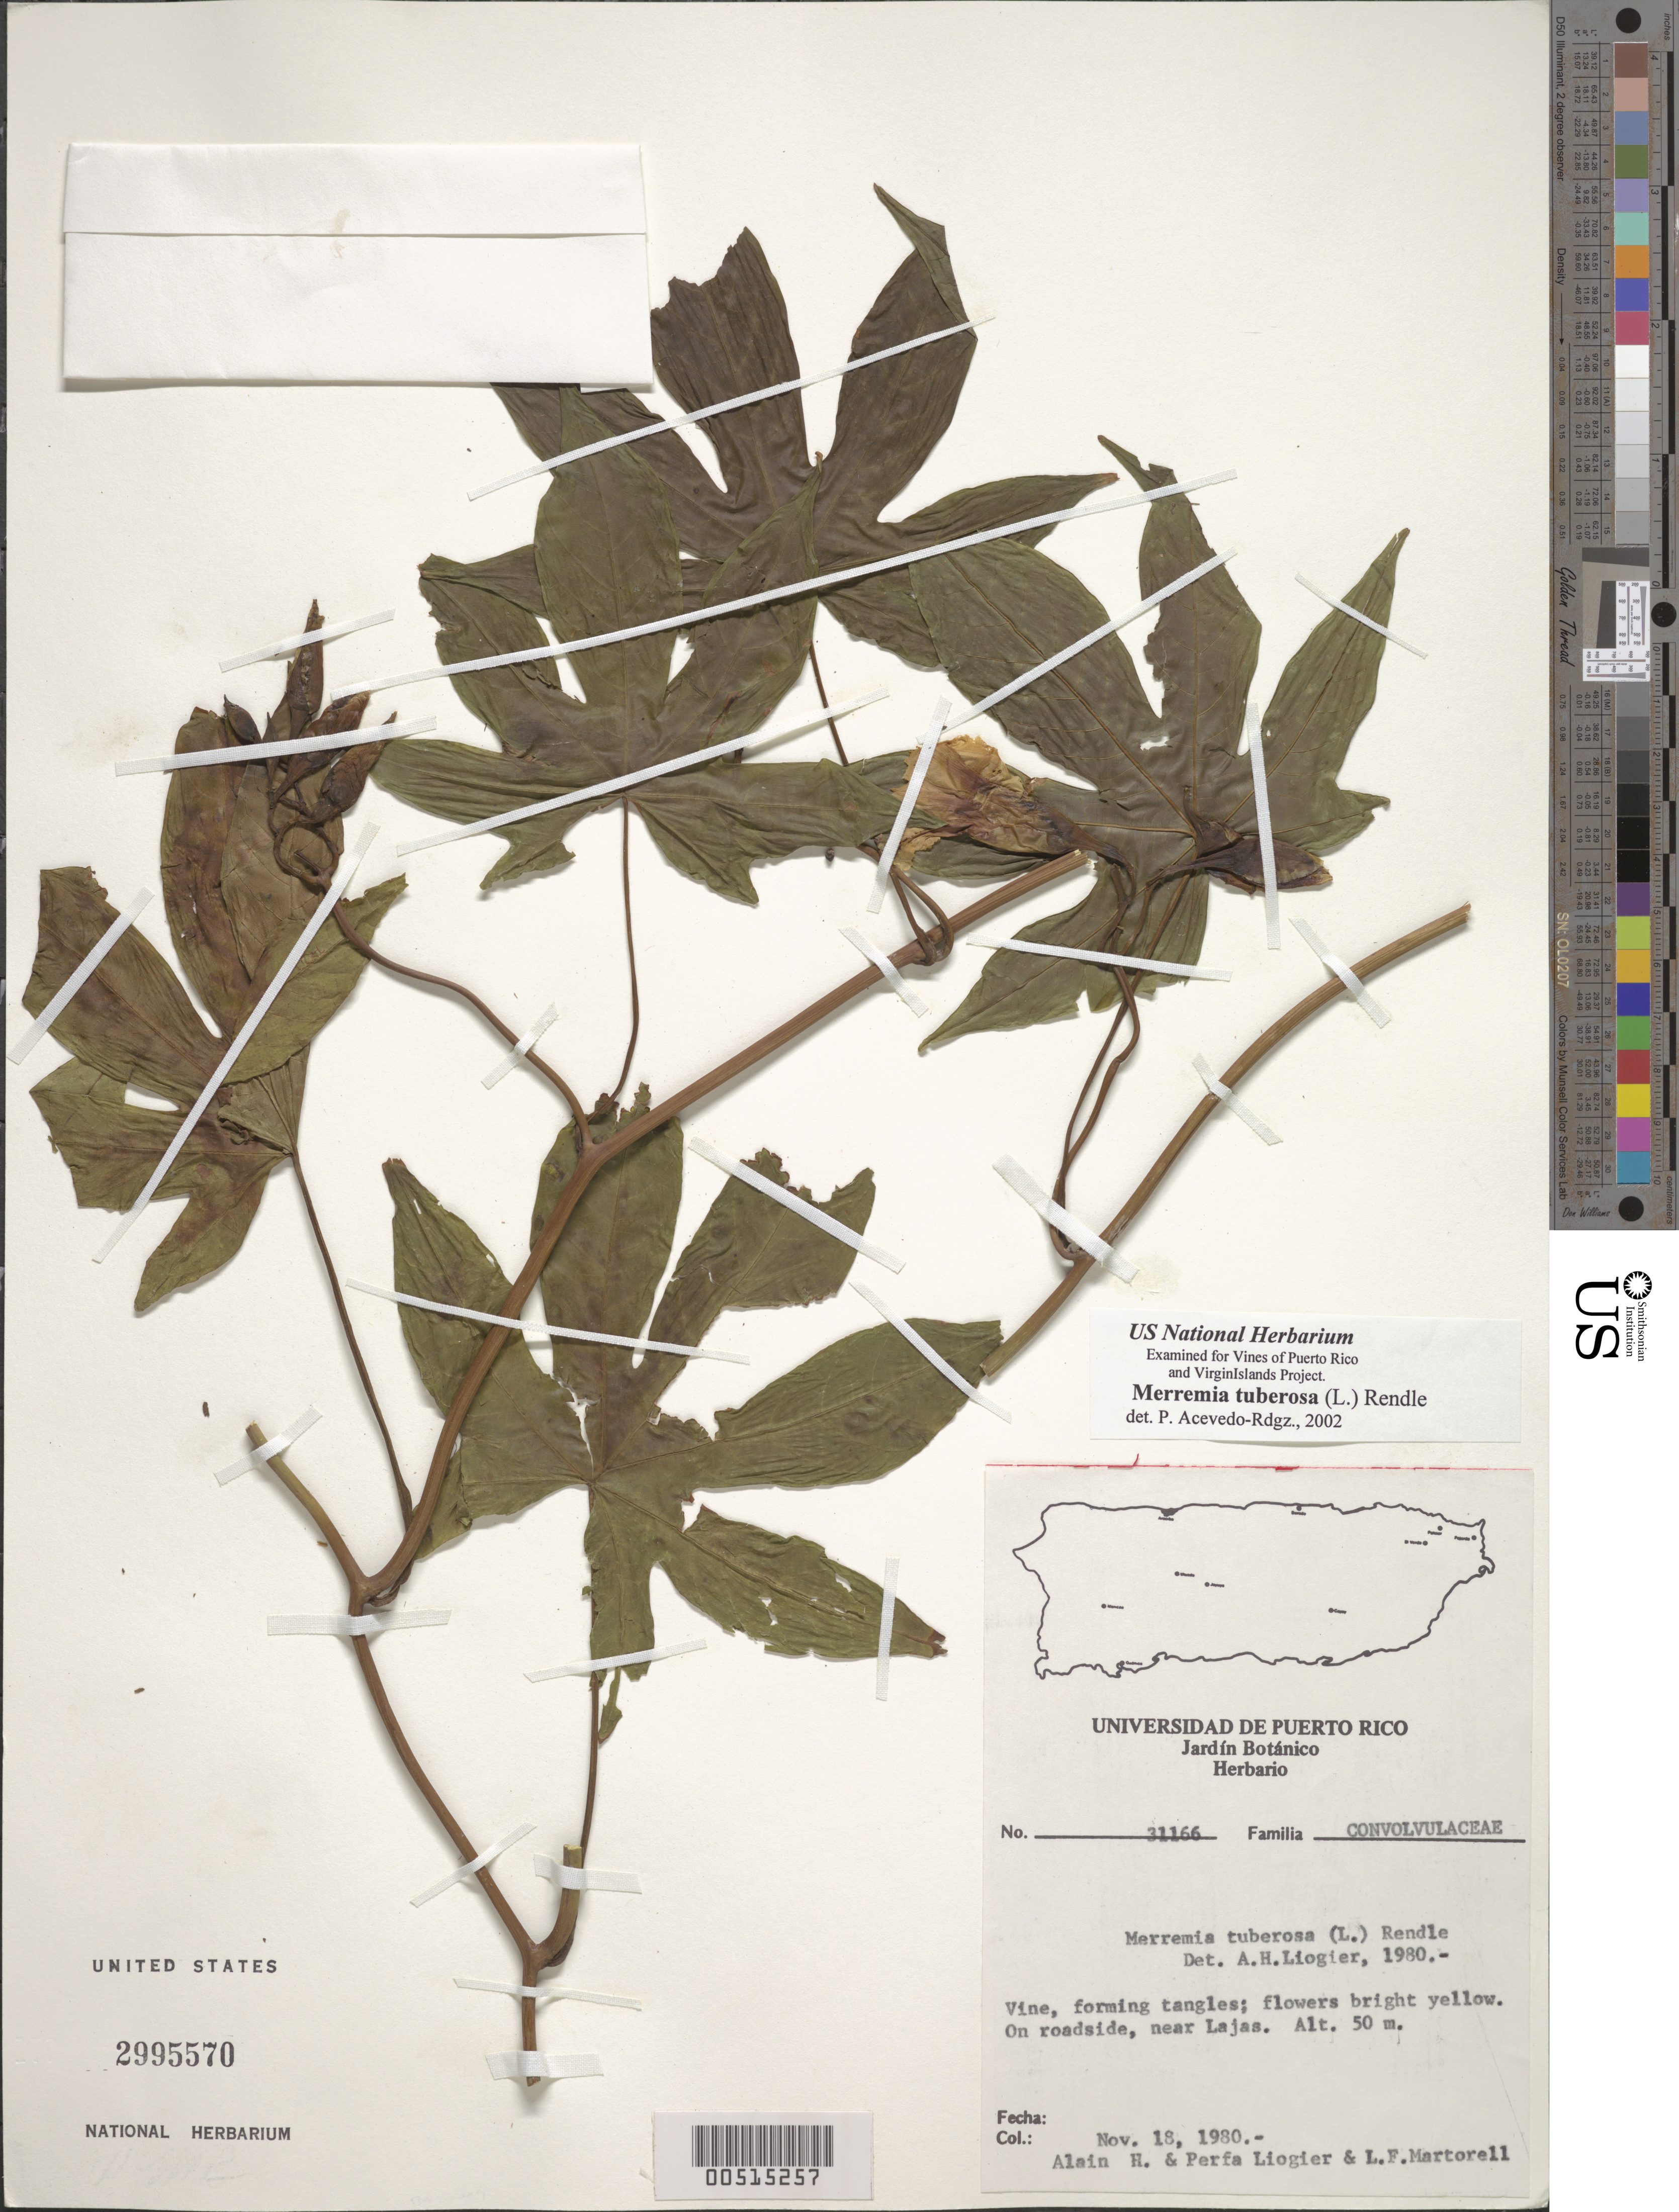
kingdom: Plantae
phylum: Tracheophyta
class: Magnoliopsida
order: Solanales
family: Convolvulaceae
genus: Distimake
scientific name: Distimake tuberosus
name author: (L.) A. R. Simões & Staples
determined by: Strong, Mark T., (BOT), Smithsonian Institution - National Museum of Natural History (UNITED STATES)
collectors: A. H. Liogier, M. P. Liogier & L. Martorell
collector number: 31166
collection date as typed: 18 Nov 1980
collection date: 1980-11-18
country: Puerto Rico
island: Greater Antilles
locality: Lajas. On Roadside, alt 50m.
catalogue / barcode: US 2995570